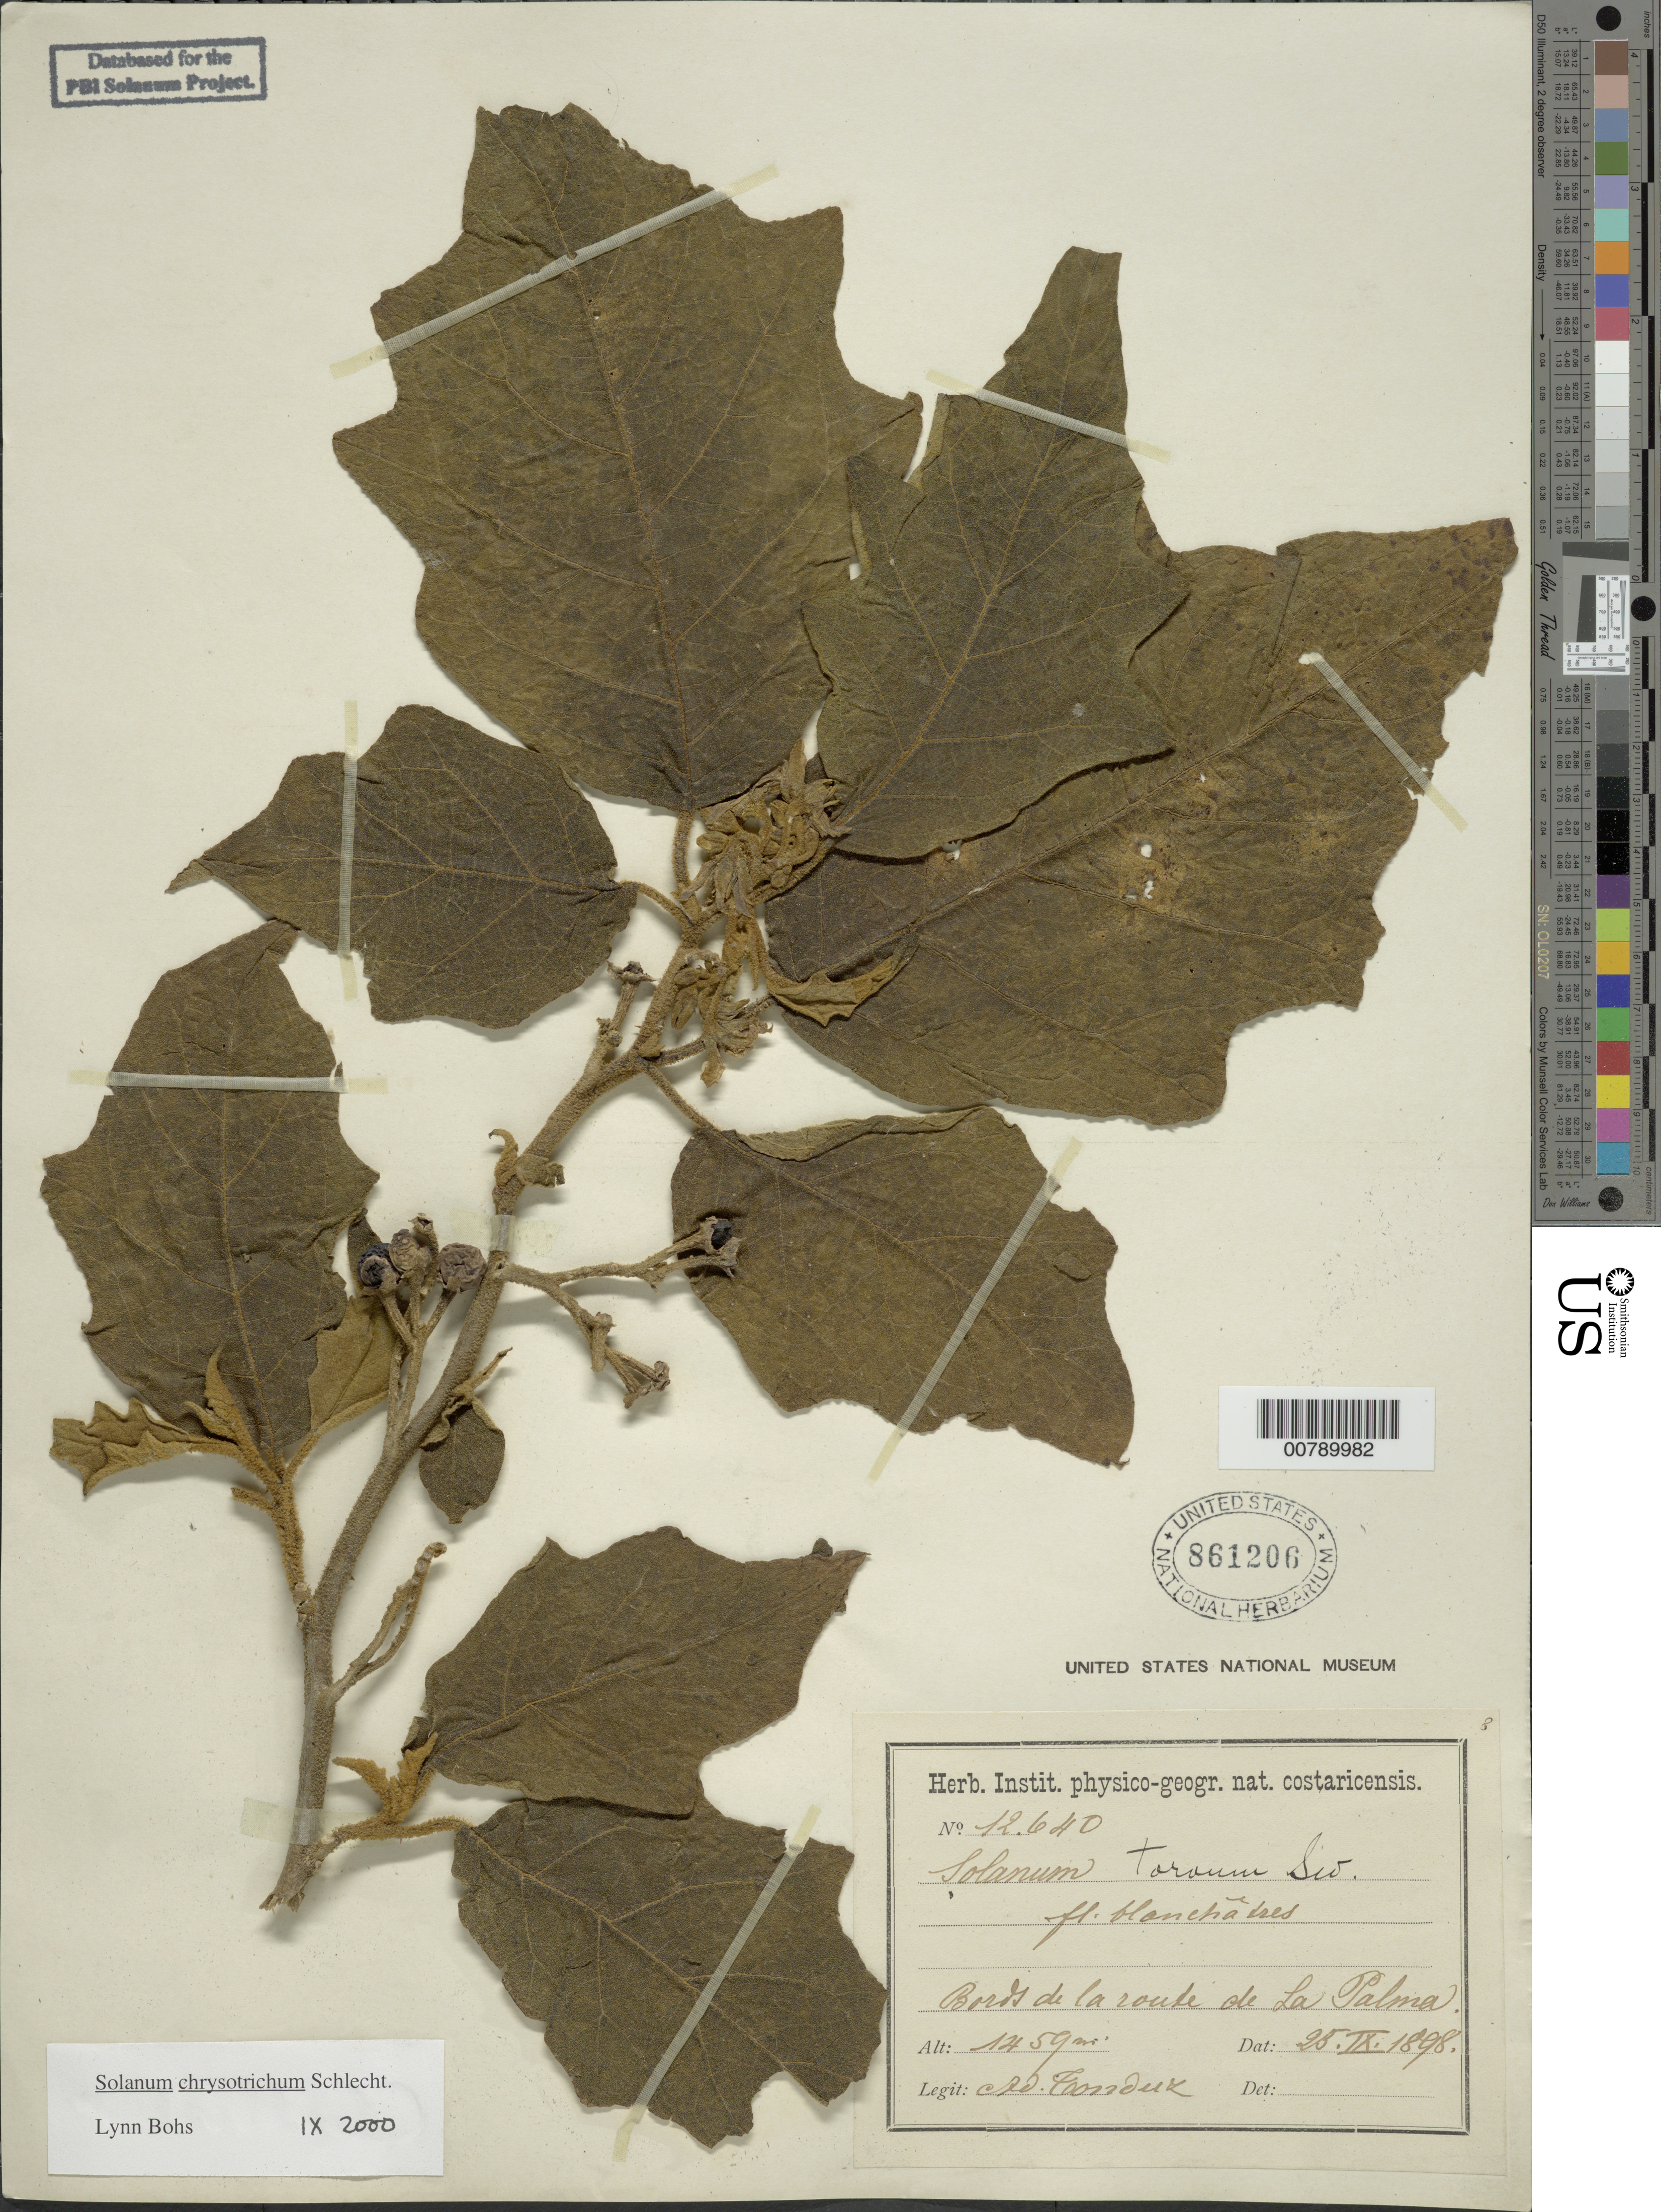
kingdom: Plantae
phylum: Tracheophyta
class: Magnoliopsida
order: Solanales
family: Solanaceae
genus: Solanum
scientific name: Solanum chrysotrichum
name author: Schltdl.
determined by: Bohs, L. A.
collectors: A. Tonduz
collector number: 12640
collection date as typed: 25 Sep 1898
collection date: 1898-09-25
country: Costa Rica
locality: Bords de la route de La Palma.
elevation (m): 1459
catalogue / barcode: US 861206